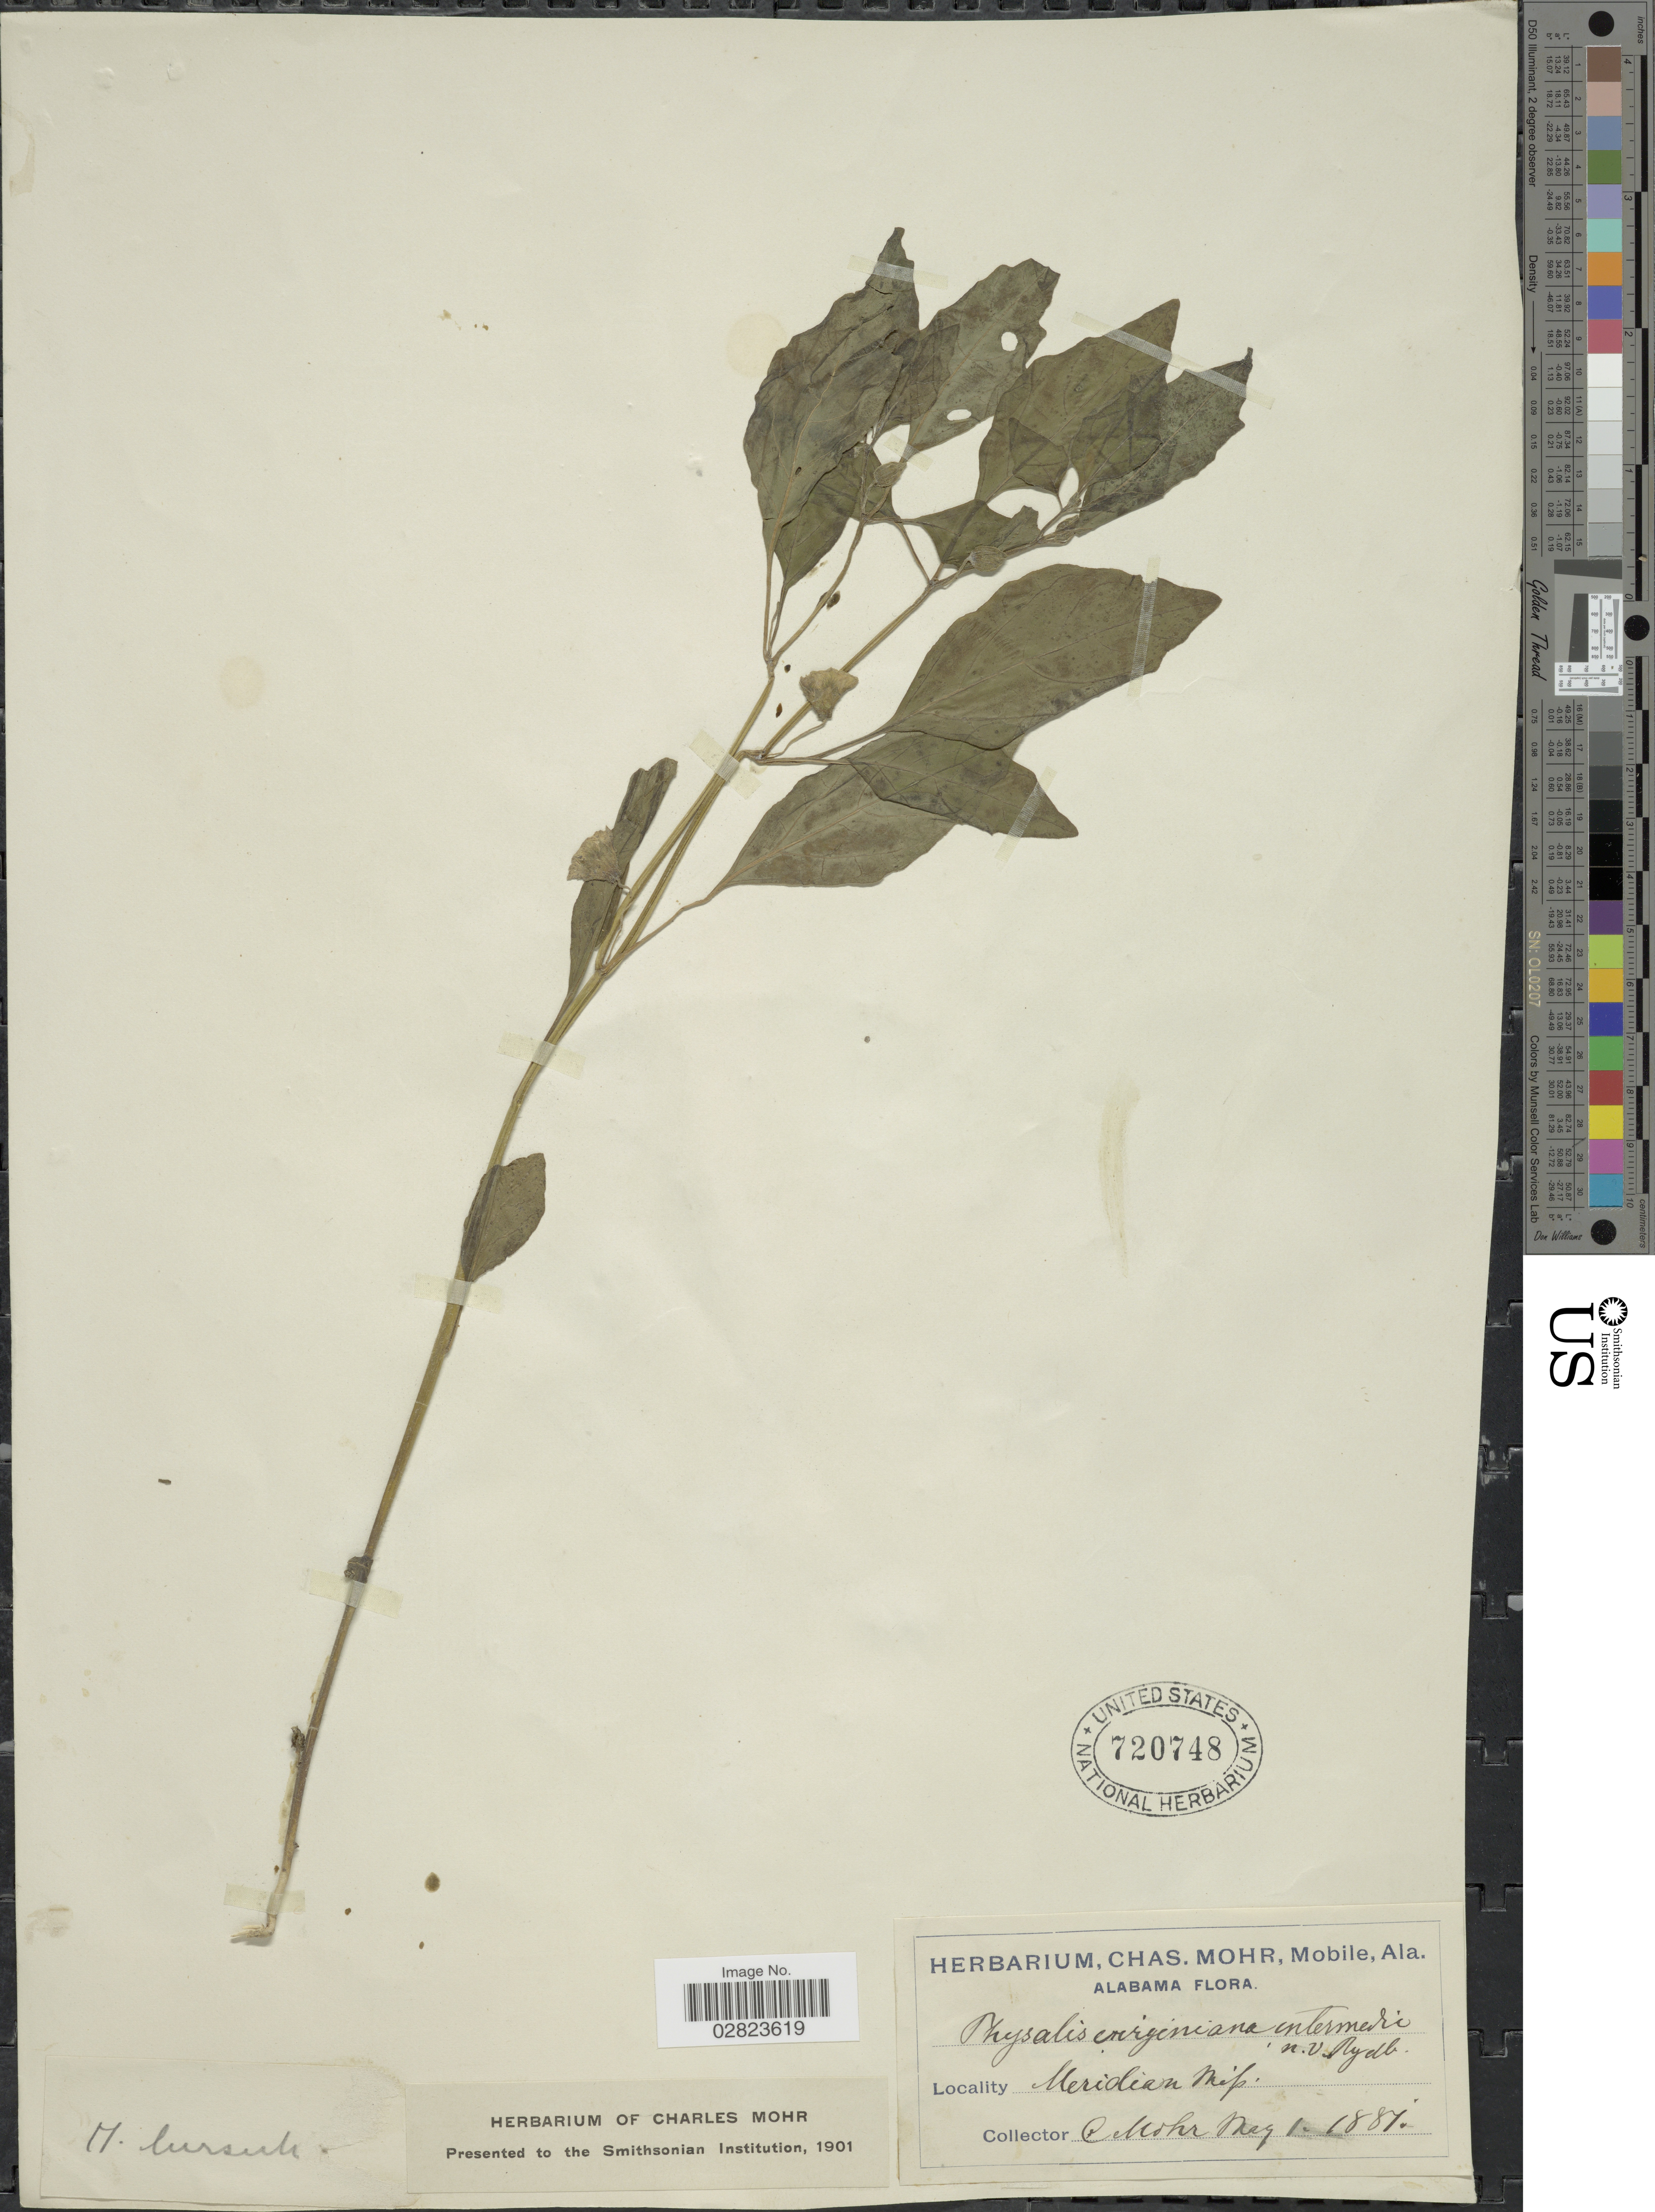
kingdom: Plantae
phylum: Tracheophyta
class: Magnoliopsida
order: Solanales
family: Solanaceae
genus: Physalis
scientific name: Physalis intermedia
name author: Rydb.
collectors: Mohr, C. T. (herbarium)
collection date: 1881-05-01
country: United States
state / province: Mississippi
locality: Meridian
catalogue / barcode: US 720748